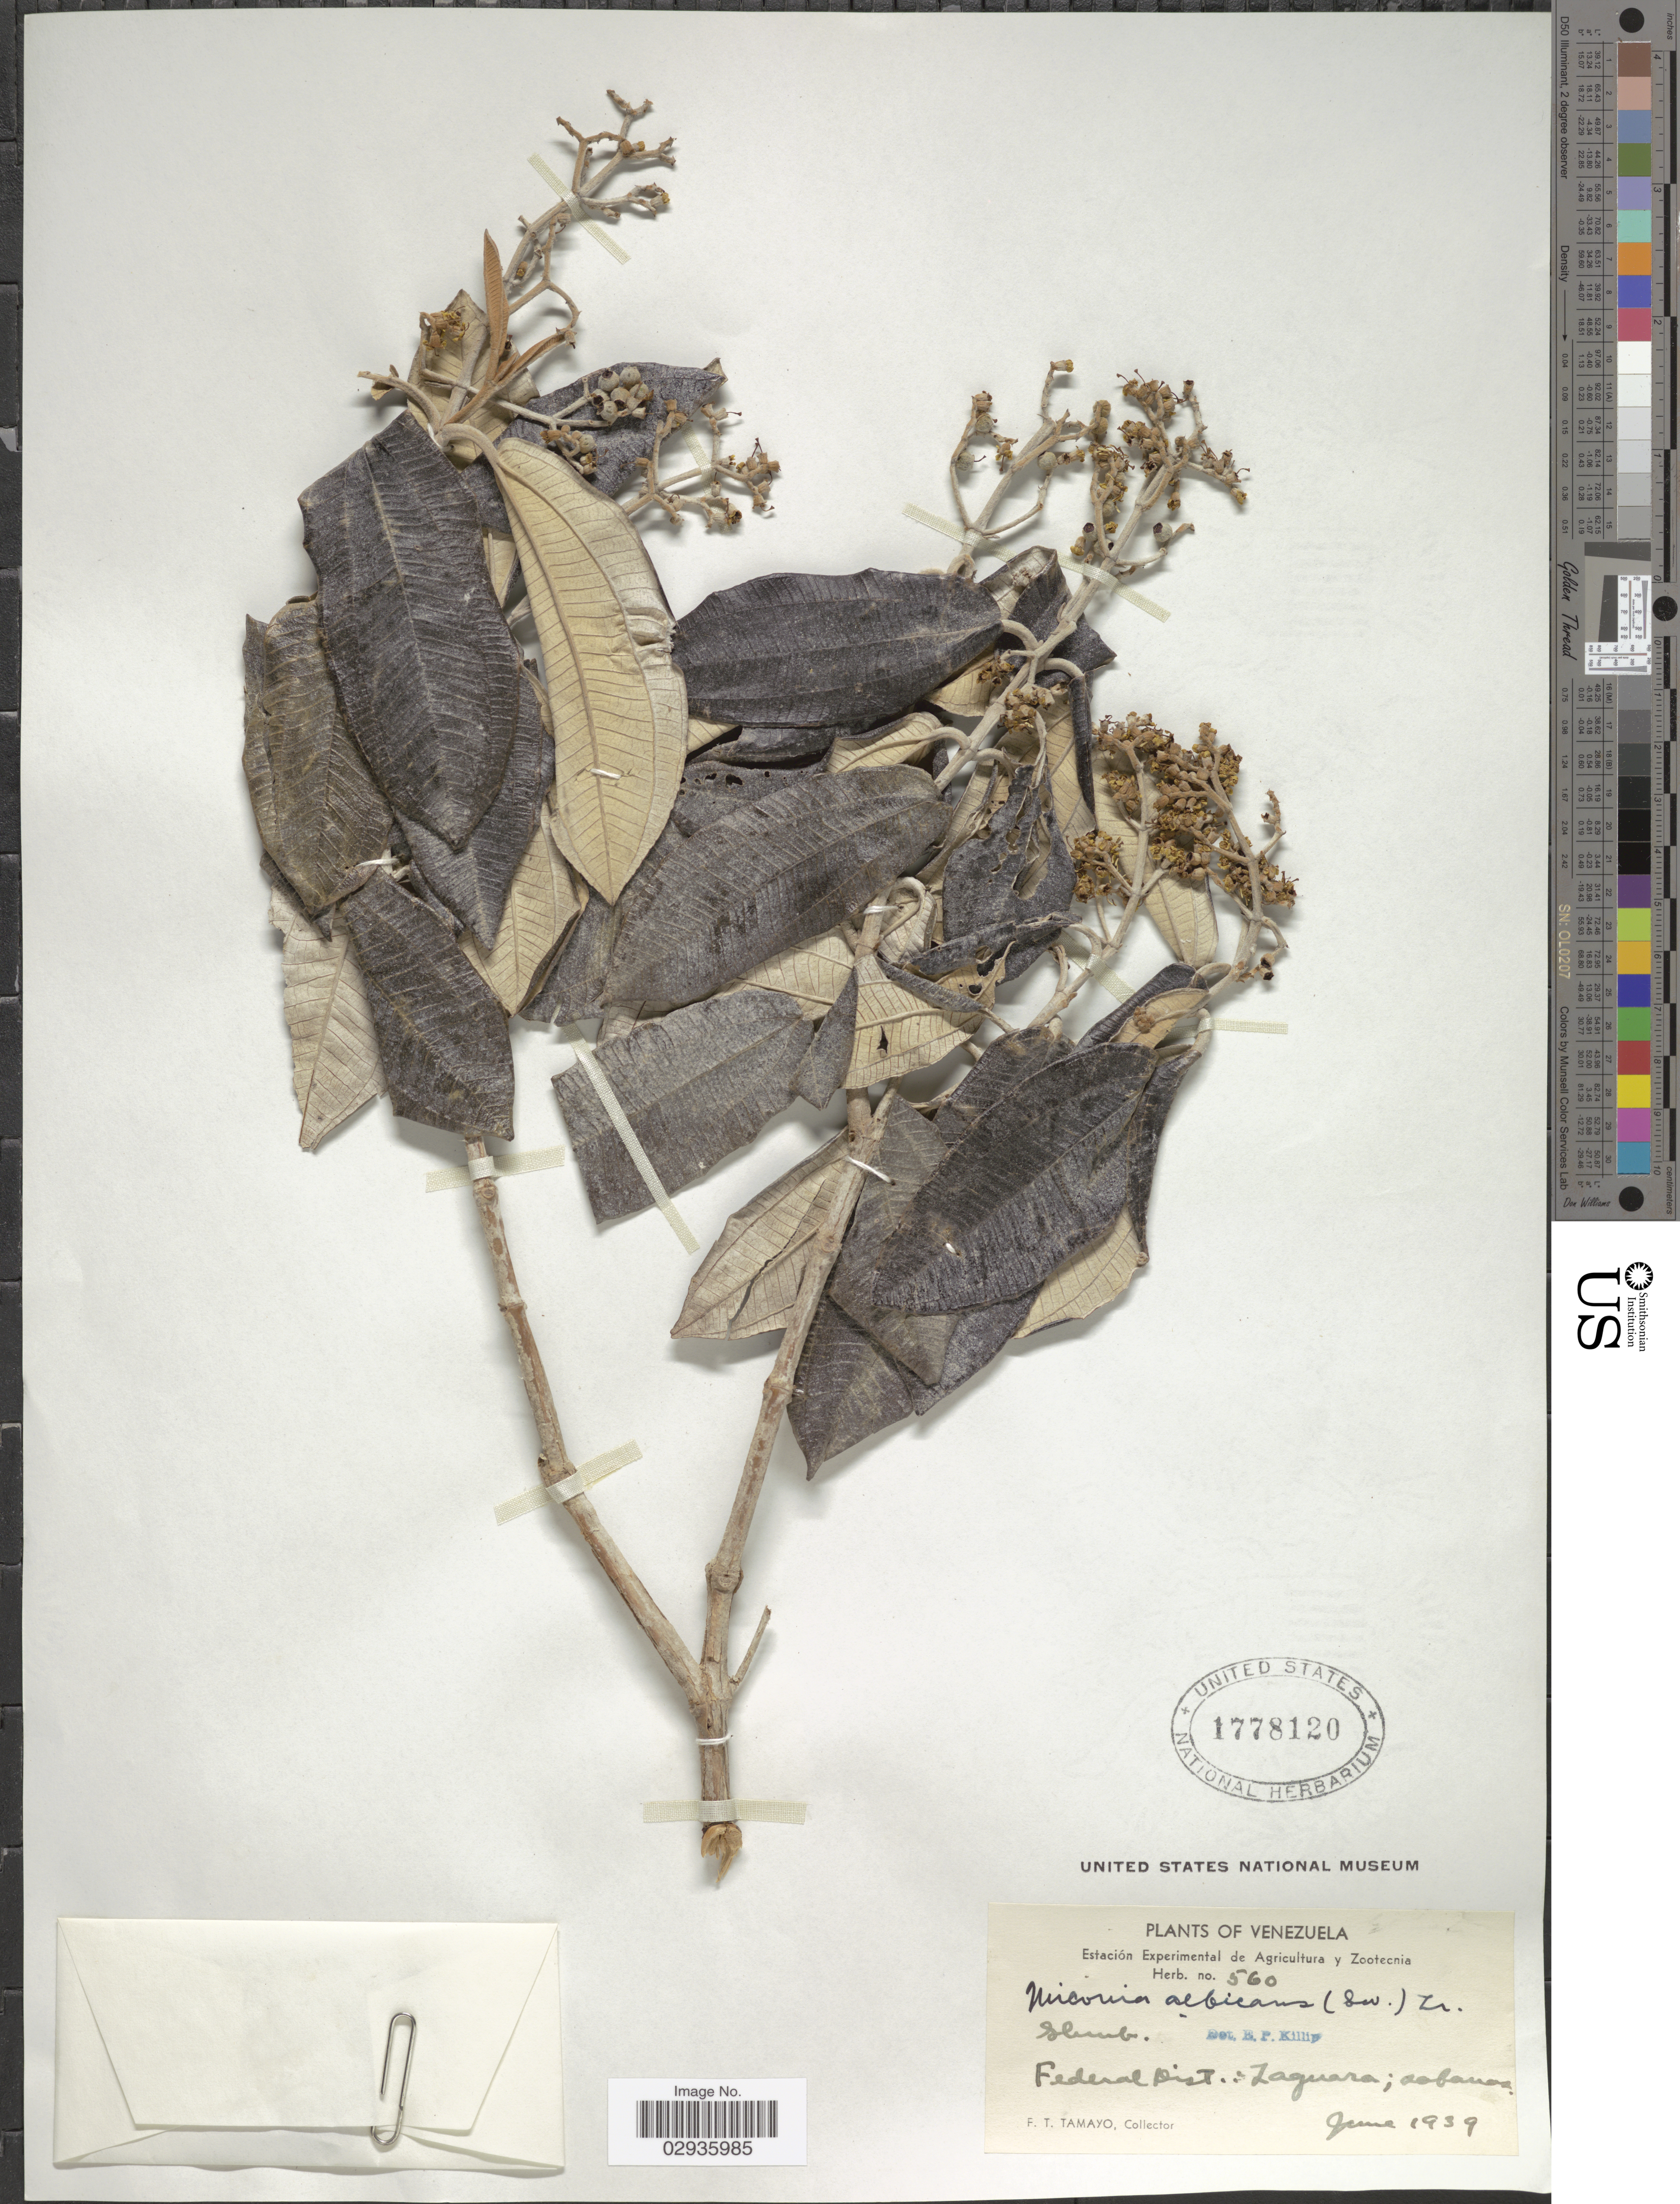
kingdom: Plantae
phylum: Tracheophyta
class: Magnoliopsida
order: Myrtales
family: Melastomataceae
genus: Miconia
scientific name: Miconia albicans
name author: (Sw.) Steud.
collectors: F. Tamayo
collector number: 560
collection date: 1939-06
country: Venezuela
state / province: Distrito Federal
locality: Federal Dist.: Zaguara; sabanas.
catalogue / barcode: US 1778120